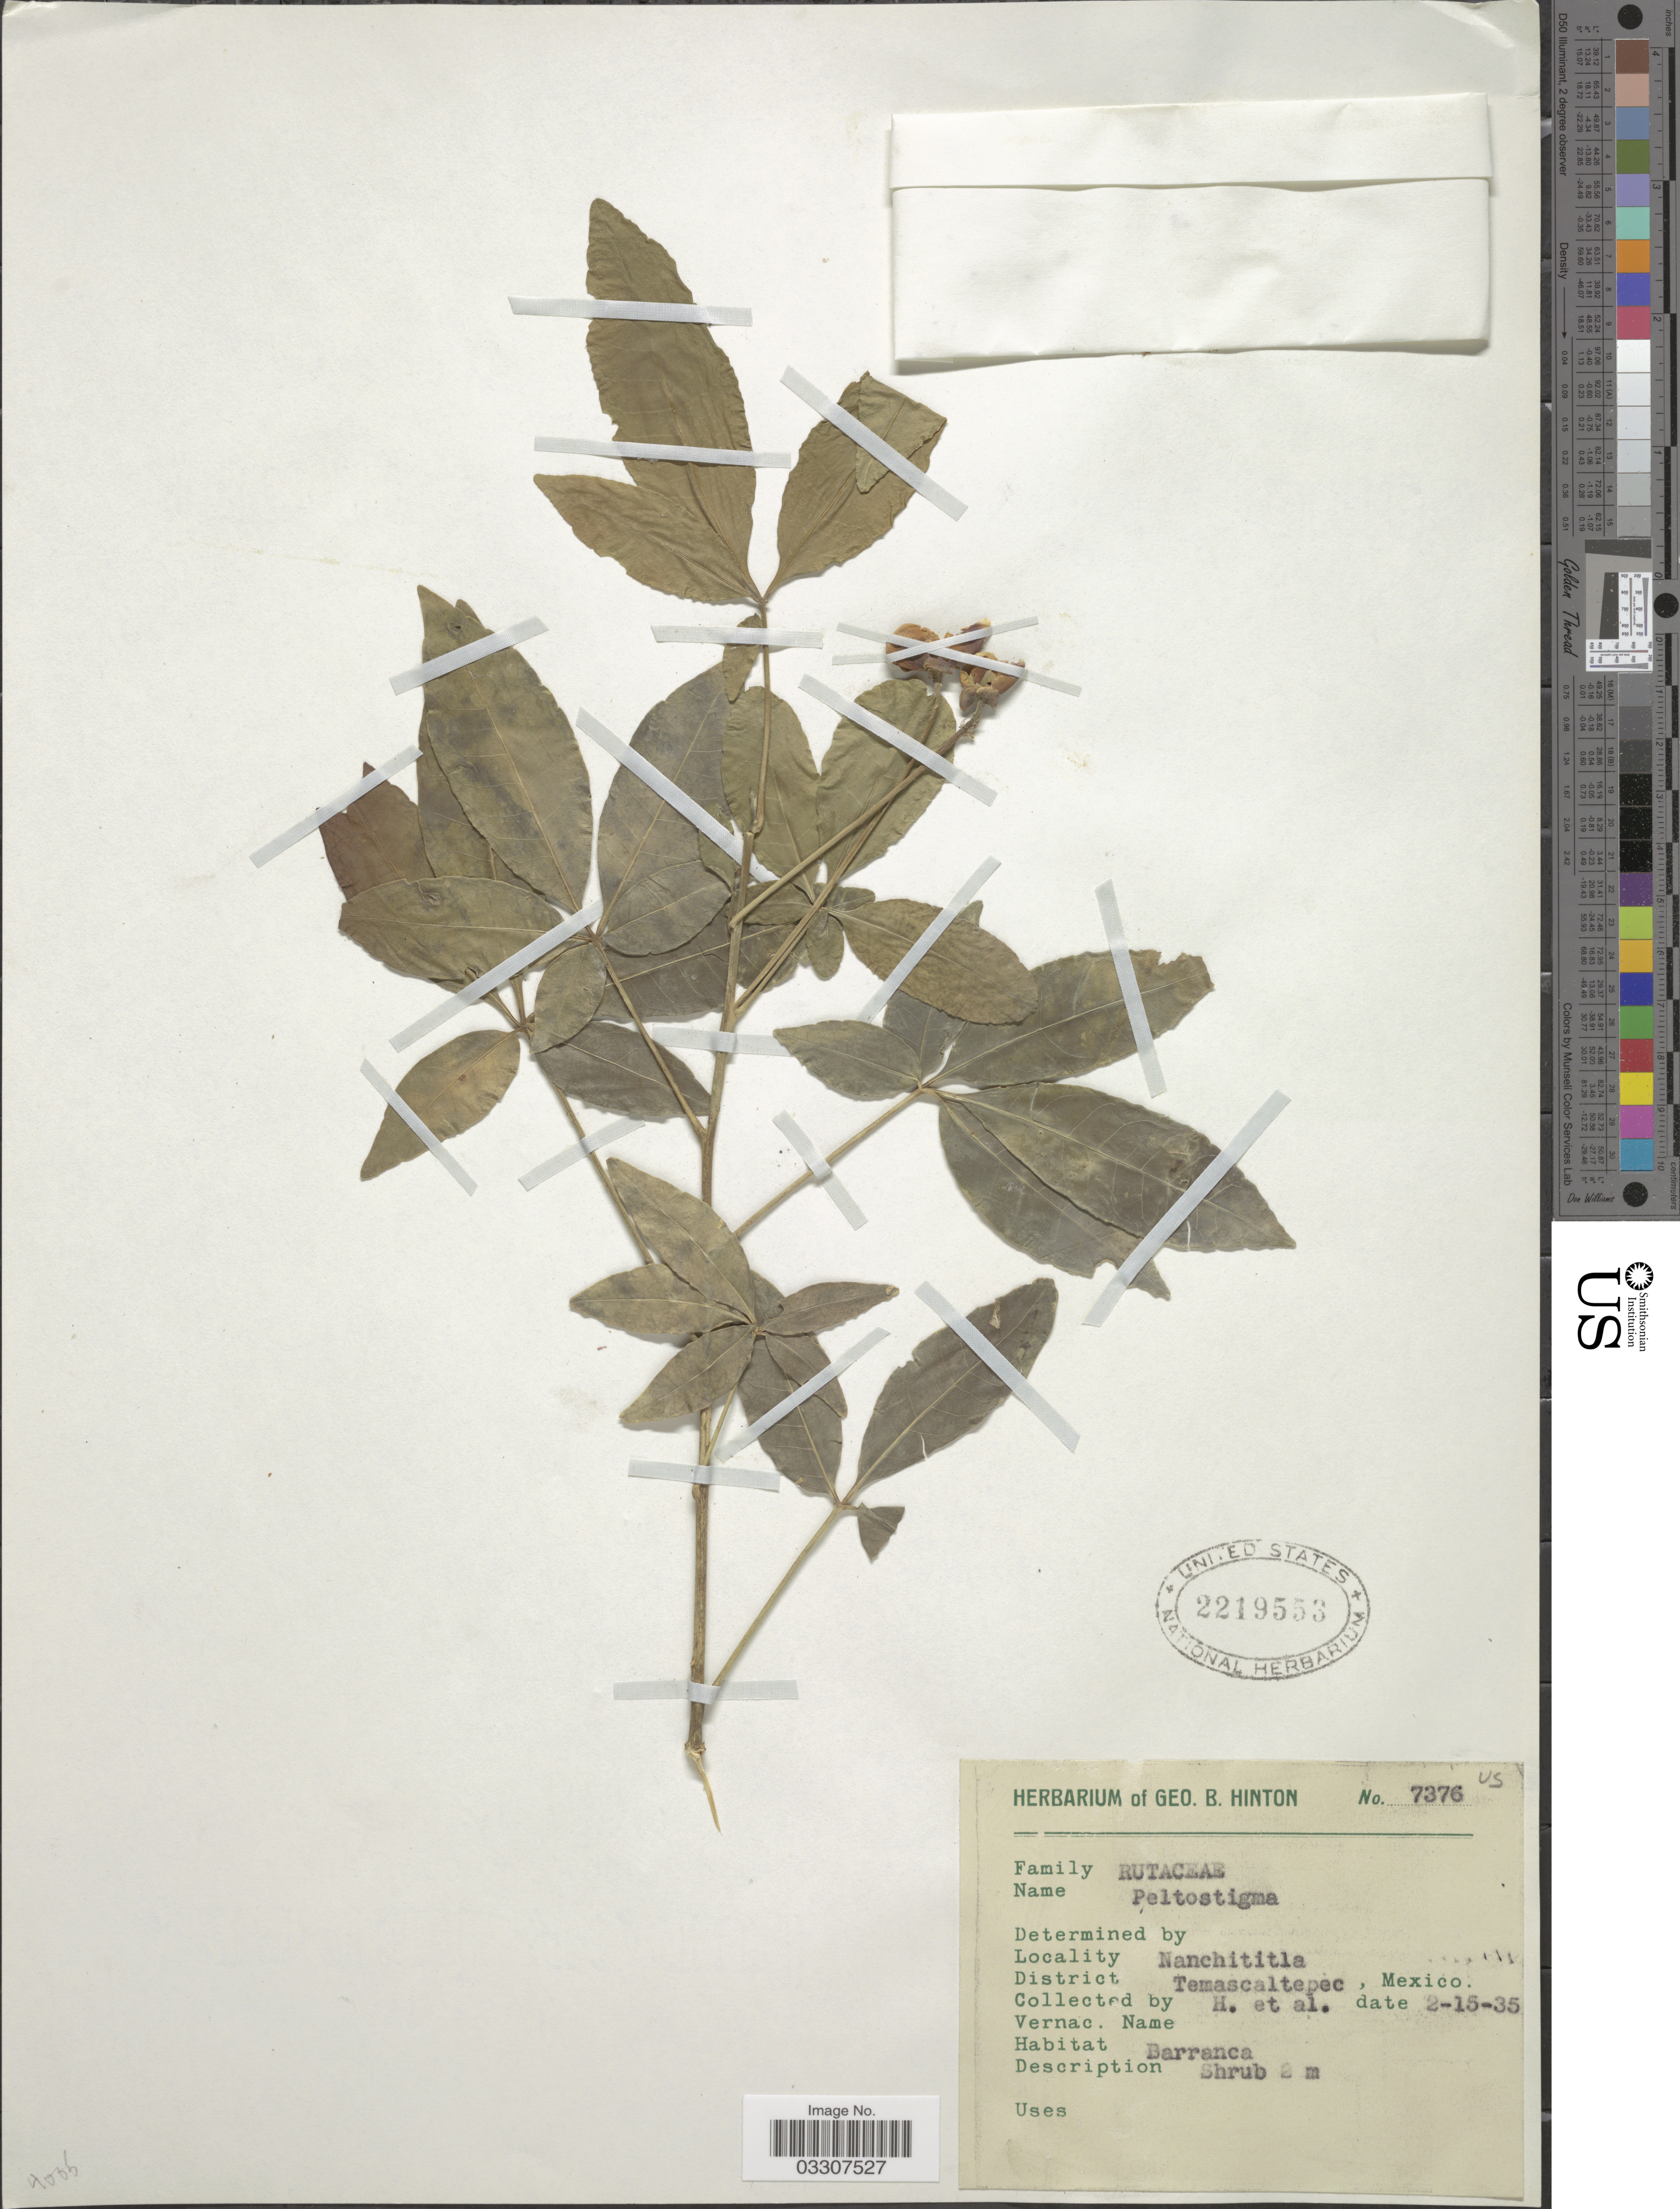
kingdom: Plantae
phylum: Tracheophyta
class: Magnoliopsida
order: Sapindales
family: Rutaceae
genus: Peltostigma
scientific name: Peltostigma sp.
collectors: G. B. Hinton & et al.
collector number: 7376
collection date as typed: Transcribed d/m/y: 15/2/35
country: Mexico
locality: Nanchititla. District Temascaltepec.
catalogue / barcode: US 2219553